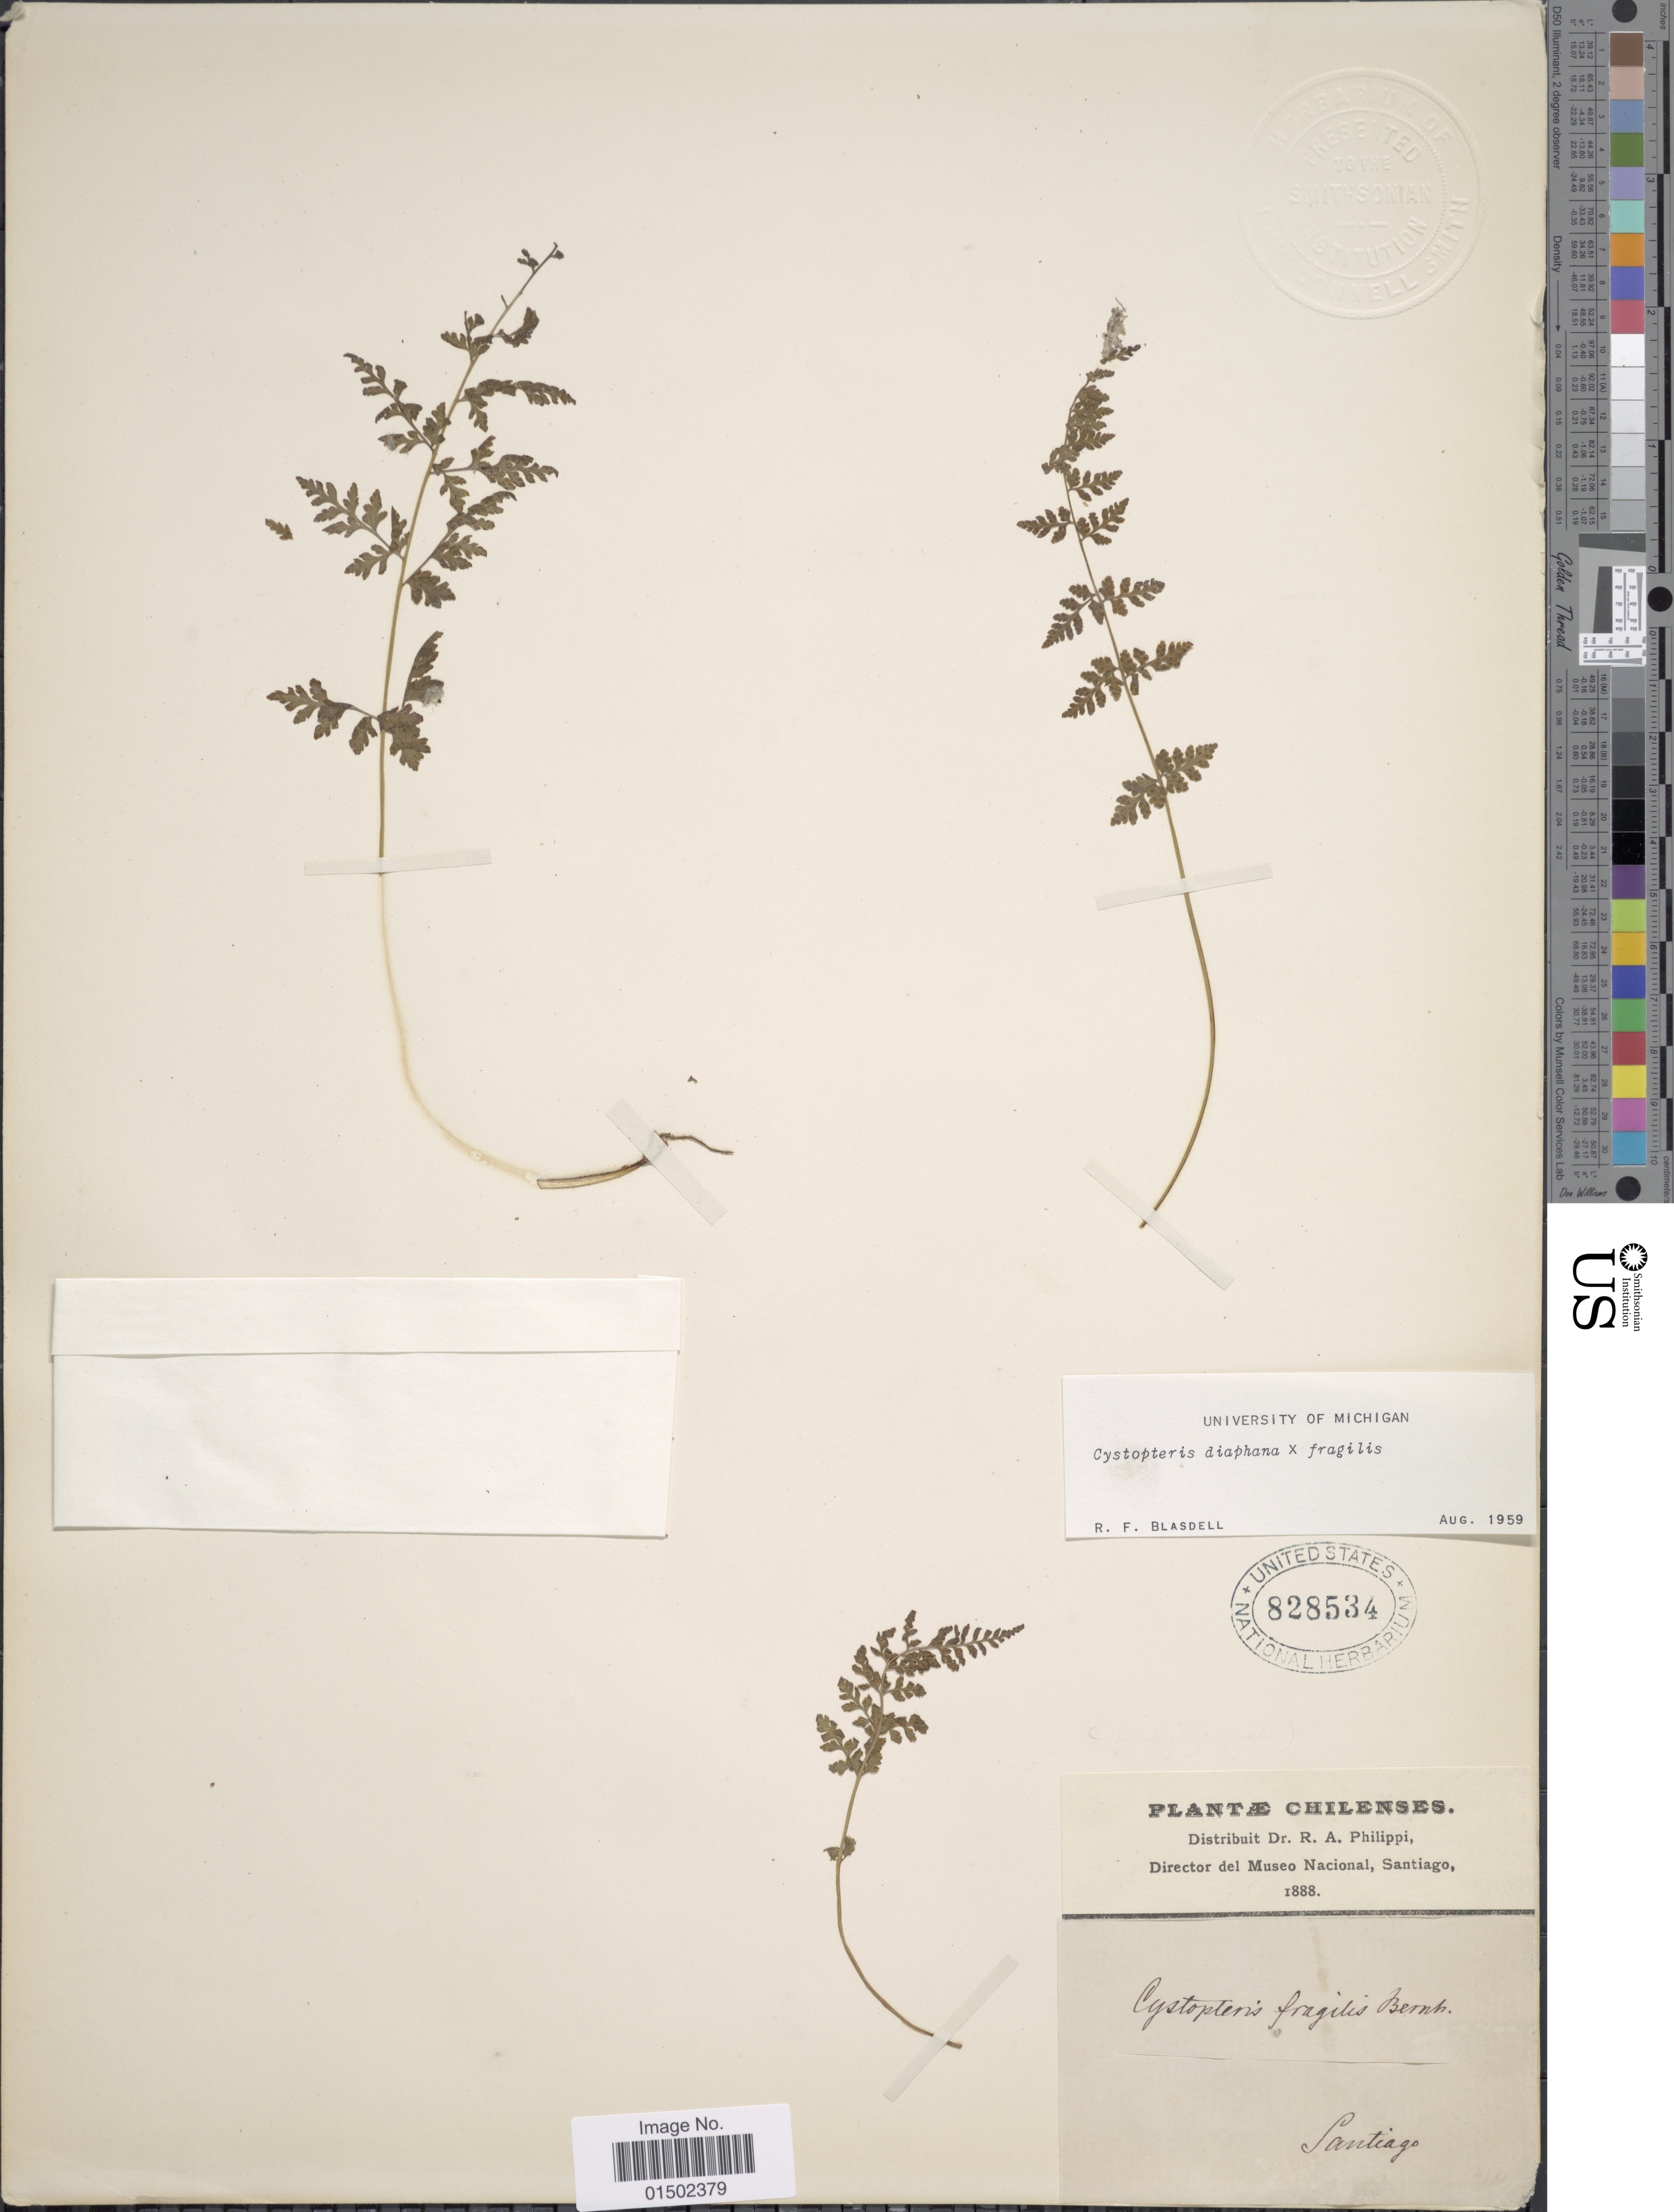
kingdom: Plantae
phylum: Tracheophyta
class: Polypodiopsida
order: Polypodiales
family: Cystopteridaceae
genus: Cystopteris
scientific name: Cystopteris diaphana x C. fragilis (L.) Bernh.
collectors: R. A. Philippi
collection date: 1888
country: Chile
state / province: Región Metropolitana (RM)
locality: Santiago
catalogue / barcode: US 828534